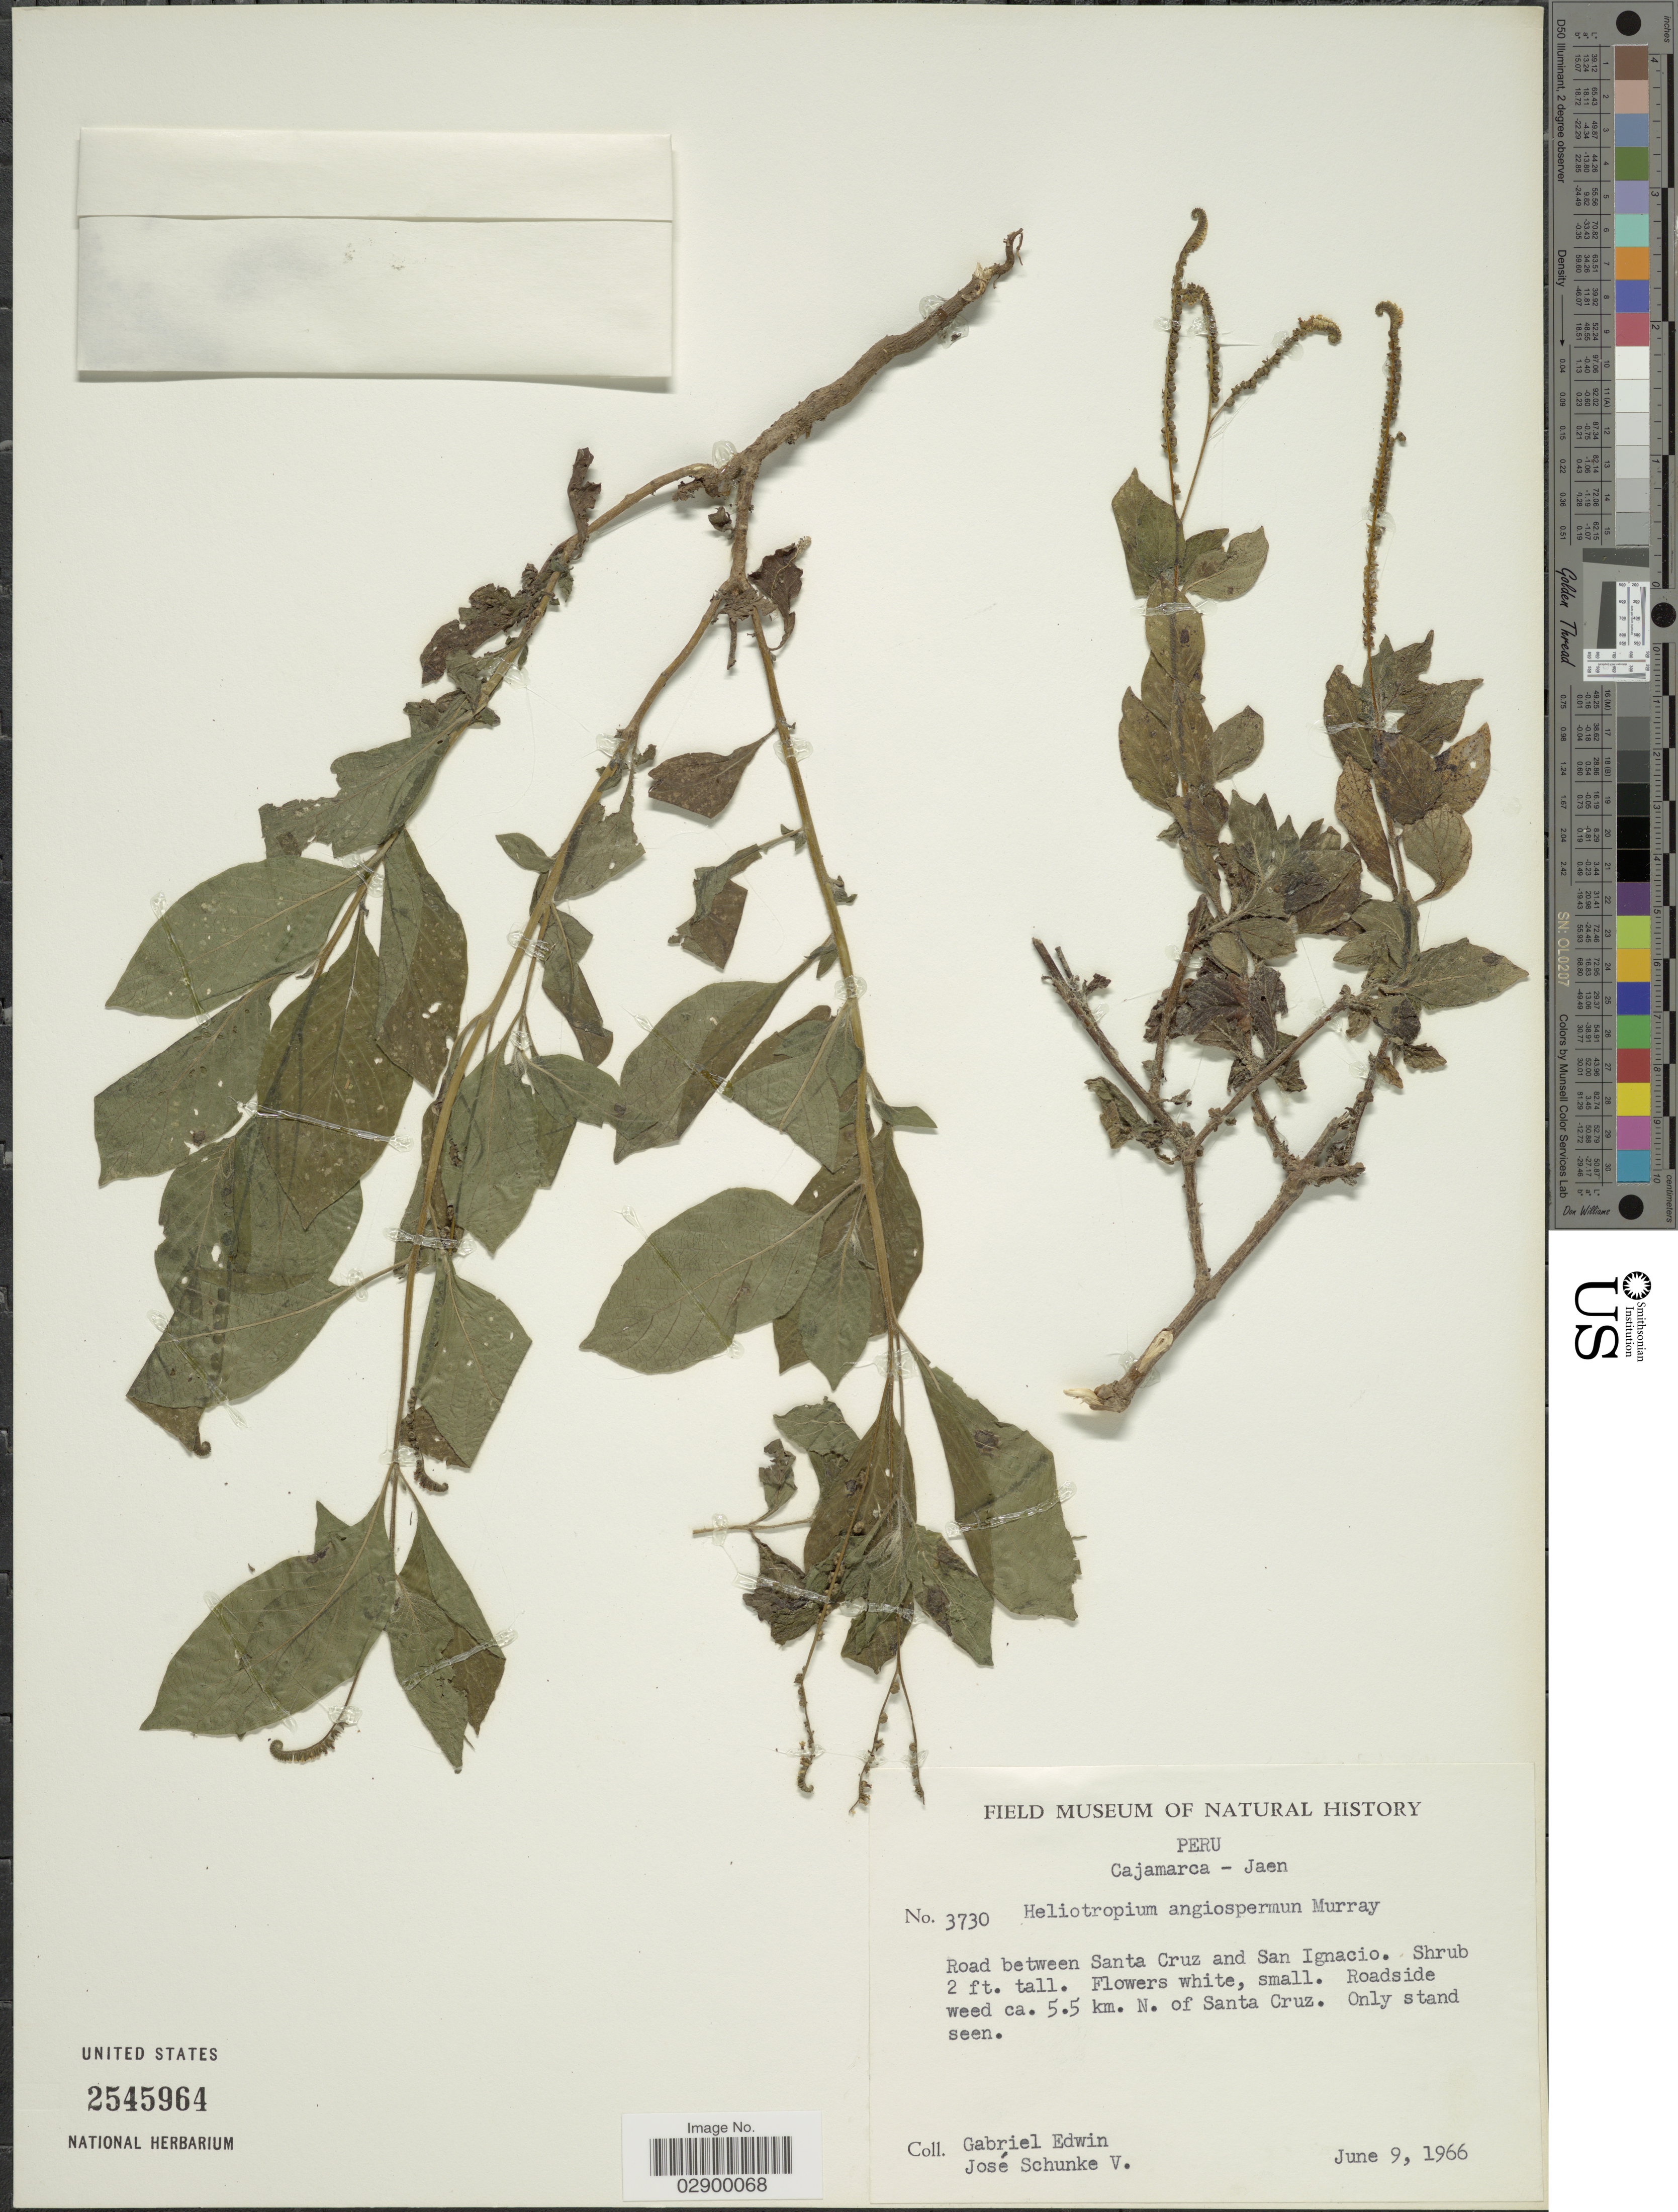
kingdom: Plantae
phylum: Tracheophyta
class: Magnoliopsida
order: Boraginales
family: Heliotropiaceae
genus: Heliotropium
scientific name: Heliotropium angiospermum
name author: Murray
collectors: G. Edwin & J. Schunke Vigo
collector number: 3730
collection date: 1966-06-09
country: Peru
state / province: Cajamarca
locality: Jaen. Road between Santa Cruz and San Ignacio. Ca. 5.5 km. N. of Santa Cruz.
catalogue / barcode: US 2545964